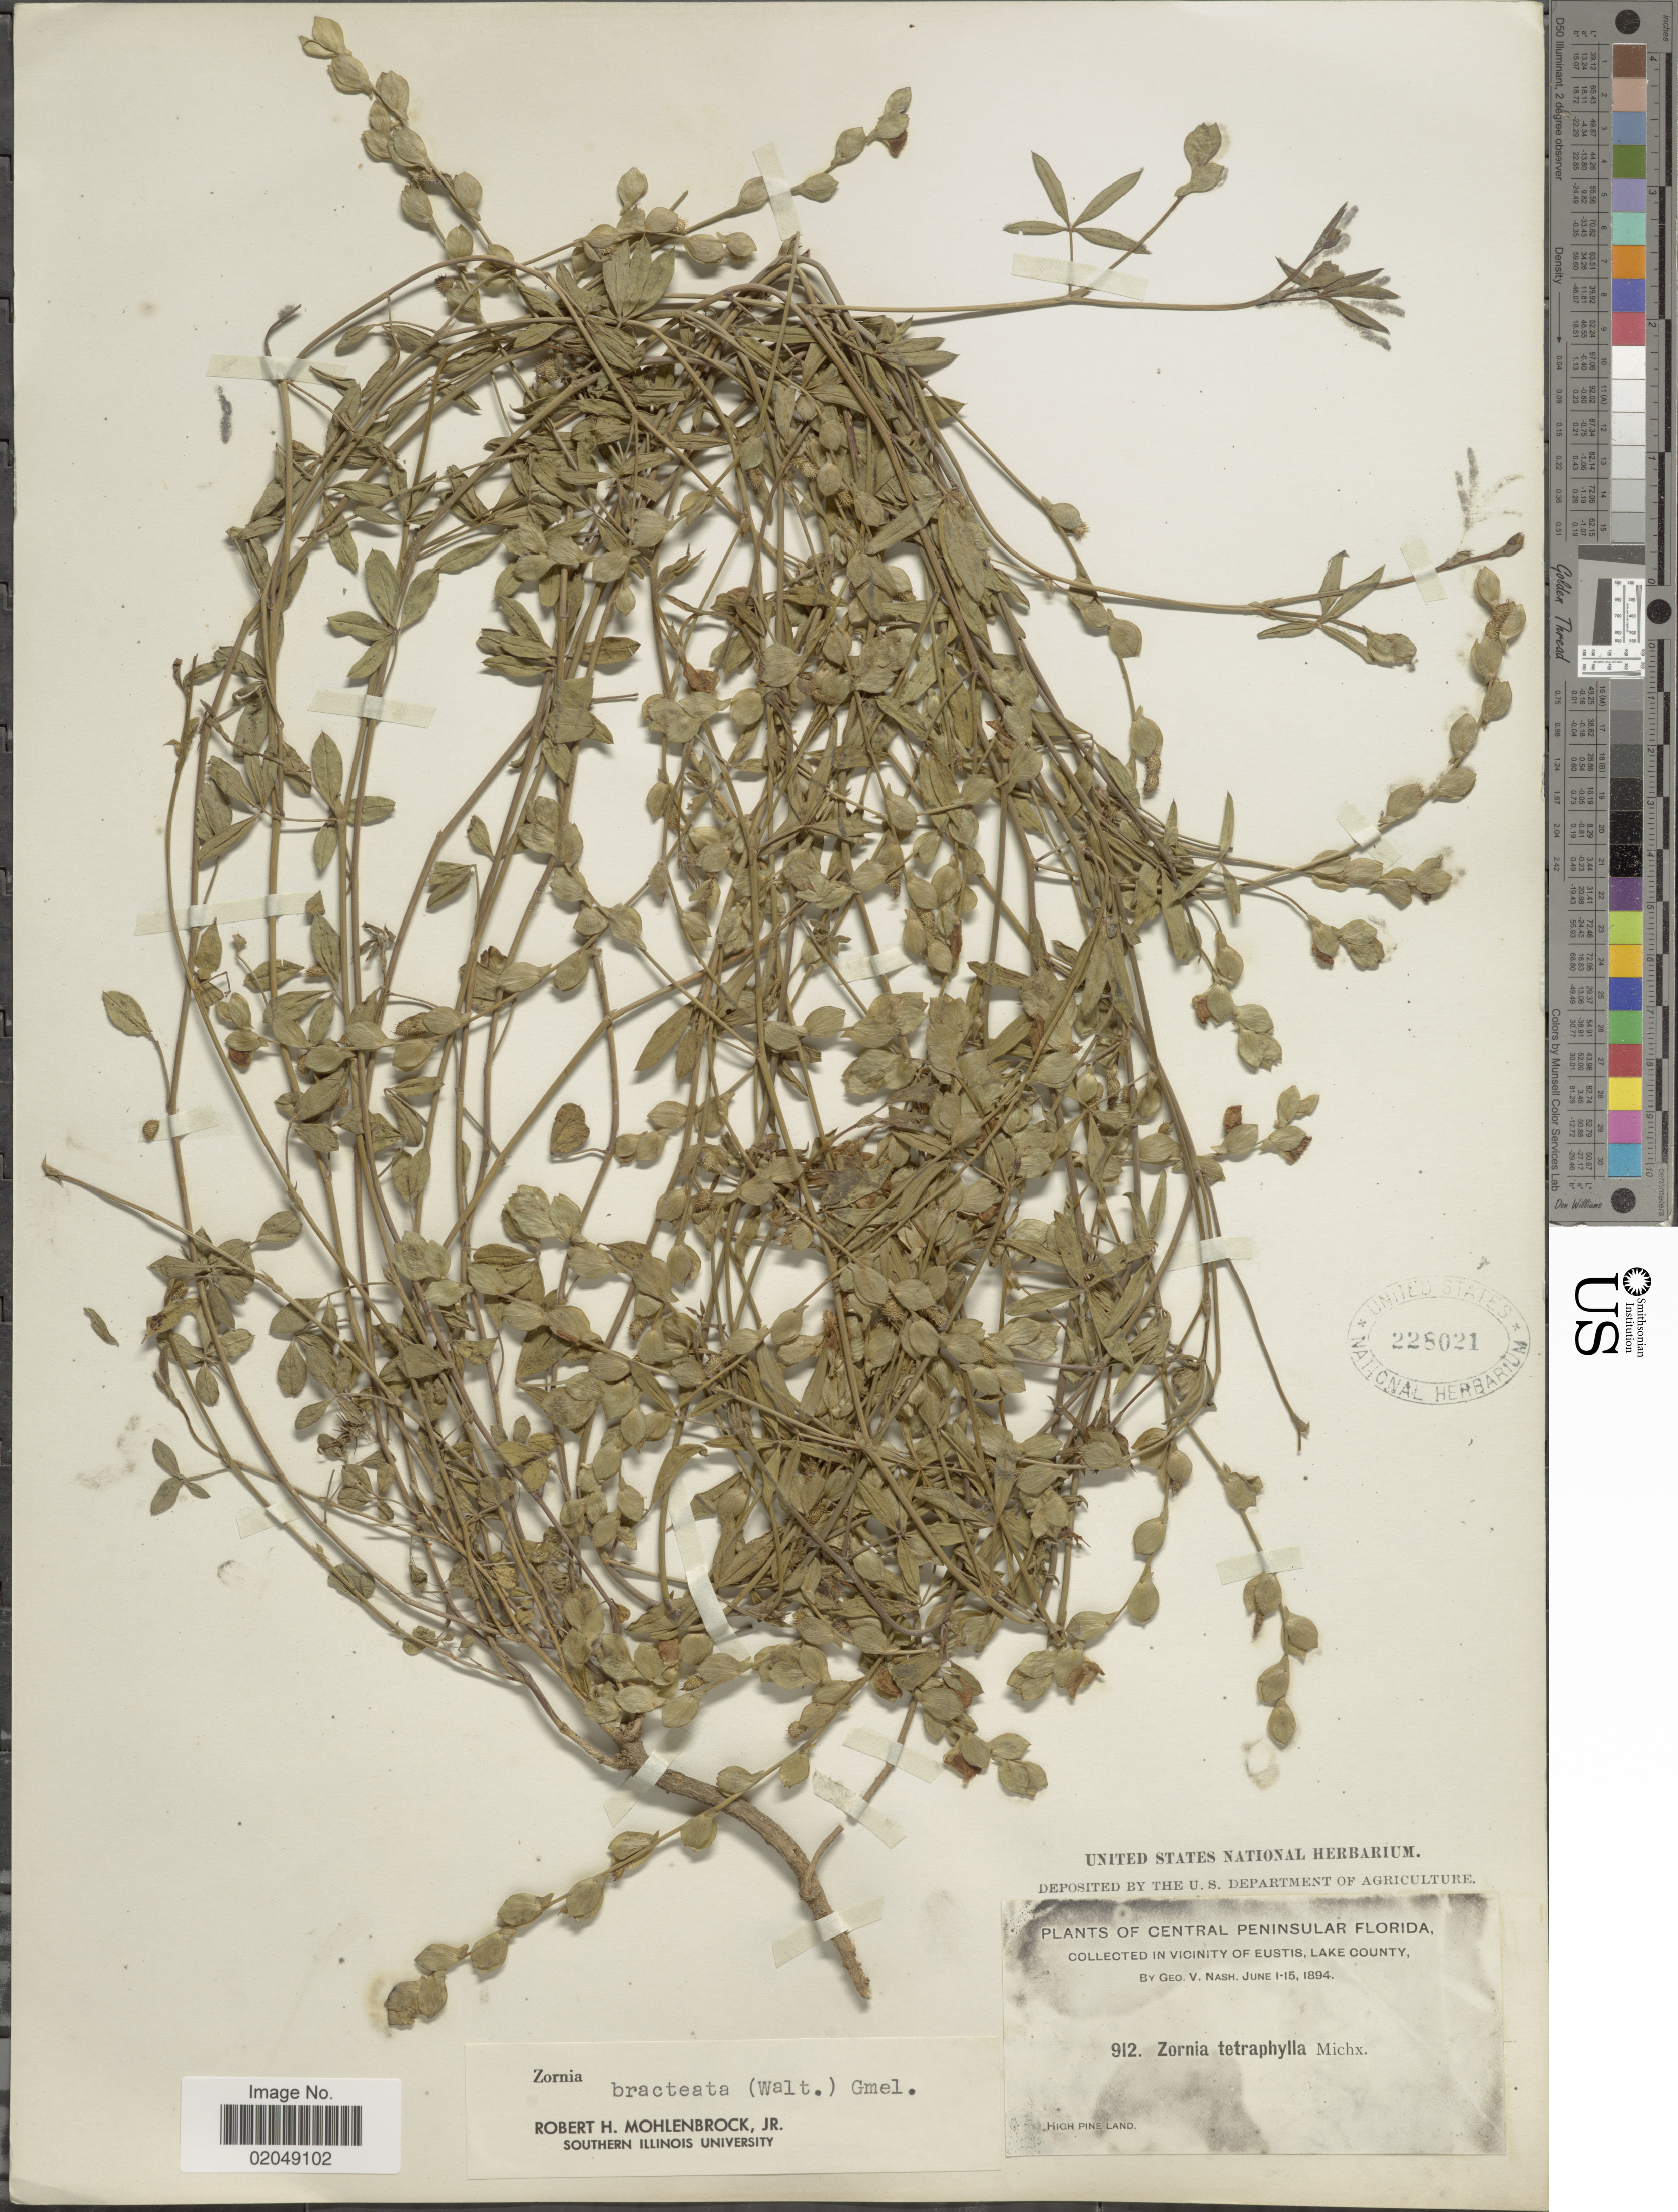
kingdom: Plantae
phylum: Tracheophyta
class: Magnoliopsida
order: Fabales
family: Fabaceae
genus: Zornia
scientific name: Zornia bracteata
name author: J.F. Gmel.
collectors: G. V. Nash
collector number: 912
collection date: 1894-06-01/1894-06-15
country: United States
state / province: Florida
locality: Central Peninsular Florida, Vicinity of Eustis, Lake County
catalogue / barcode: US 228021